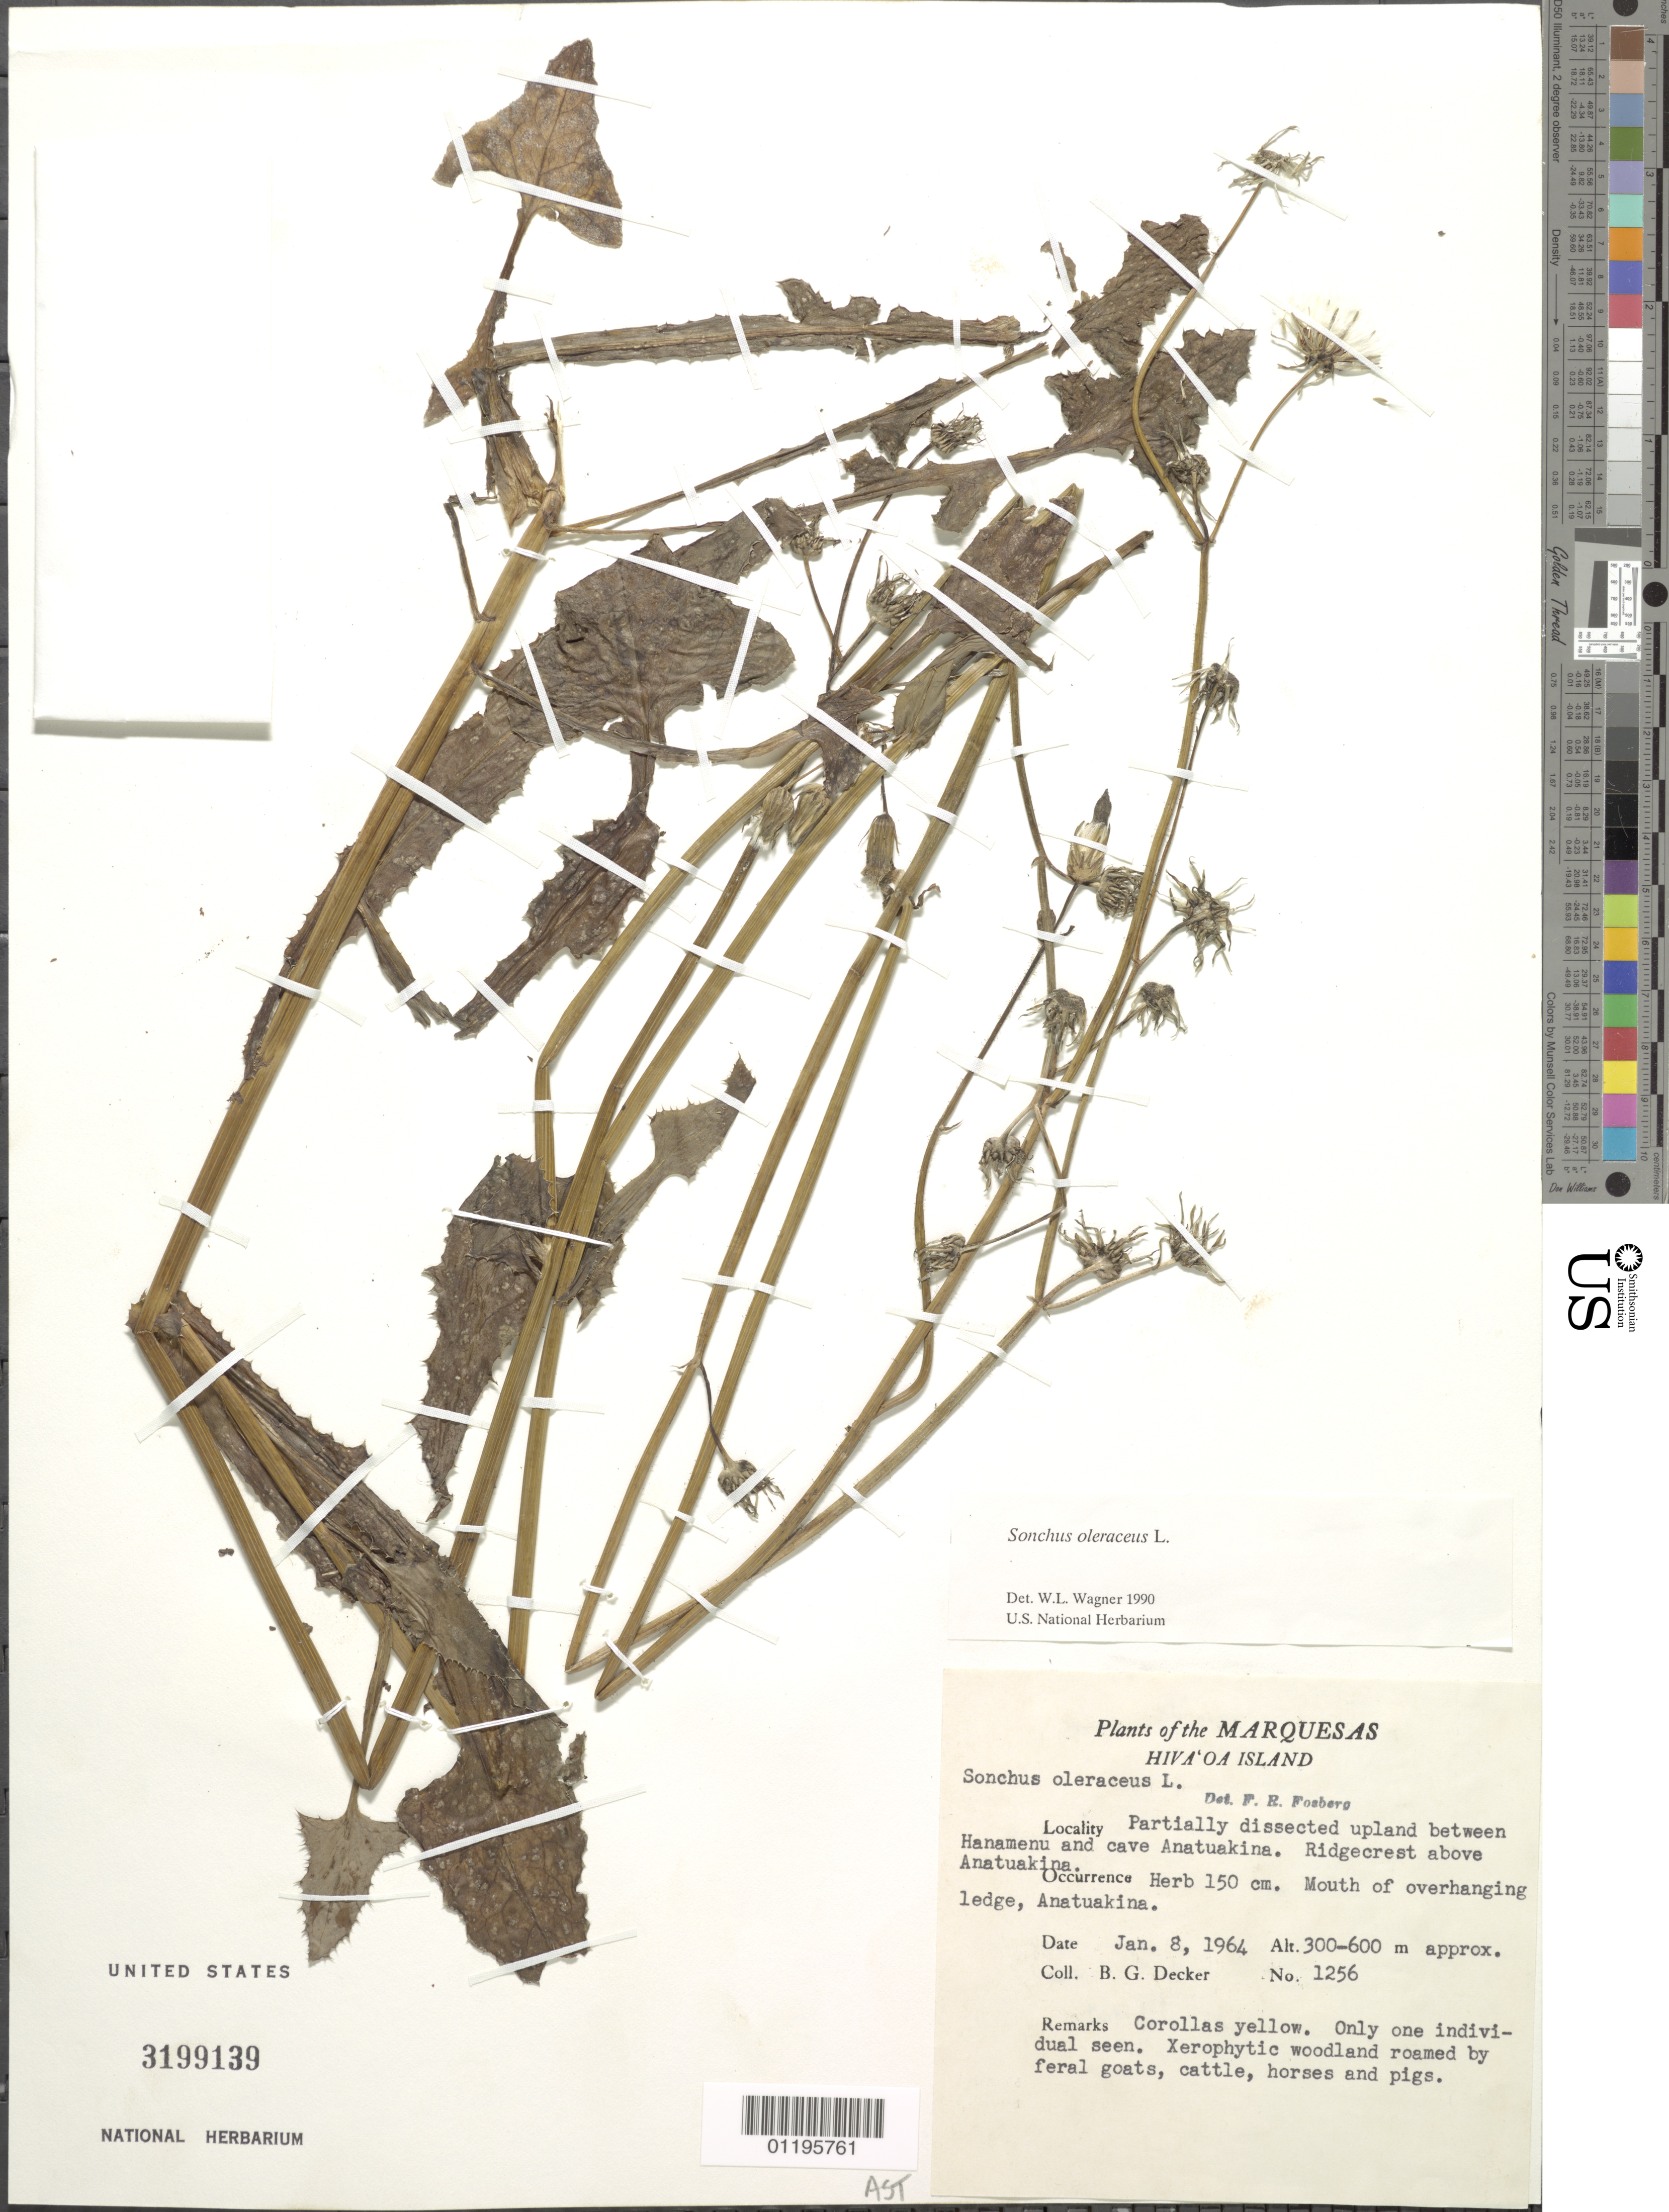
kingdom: Plantae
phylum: Tracheophyta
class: Magnoliopsida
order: Asterales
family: Asteraceae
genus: Sonchus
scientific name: Sonchus oleraceus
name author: L.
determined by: Wagner, W. L., (BOT), Smithsonian Institution - National Museum of Natural History (UNITED STATES)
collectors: B. G. Decker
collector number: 1256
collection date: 1964-01-08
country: French Polynesia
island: Hiva Oa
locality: between Hanamenu and cave Anatuakina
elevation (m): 300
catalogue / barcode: US 3199139